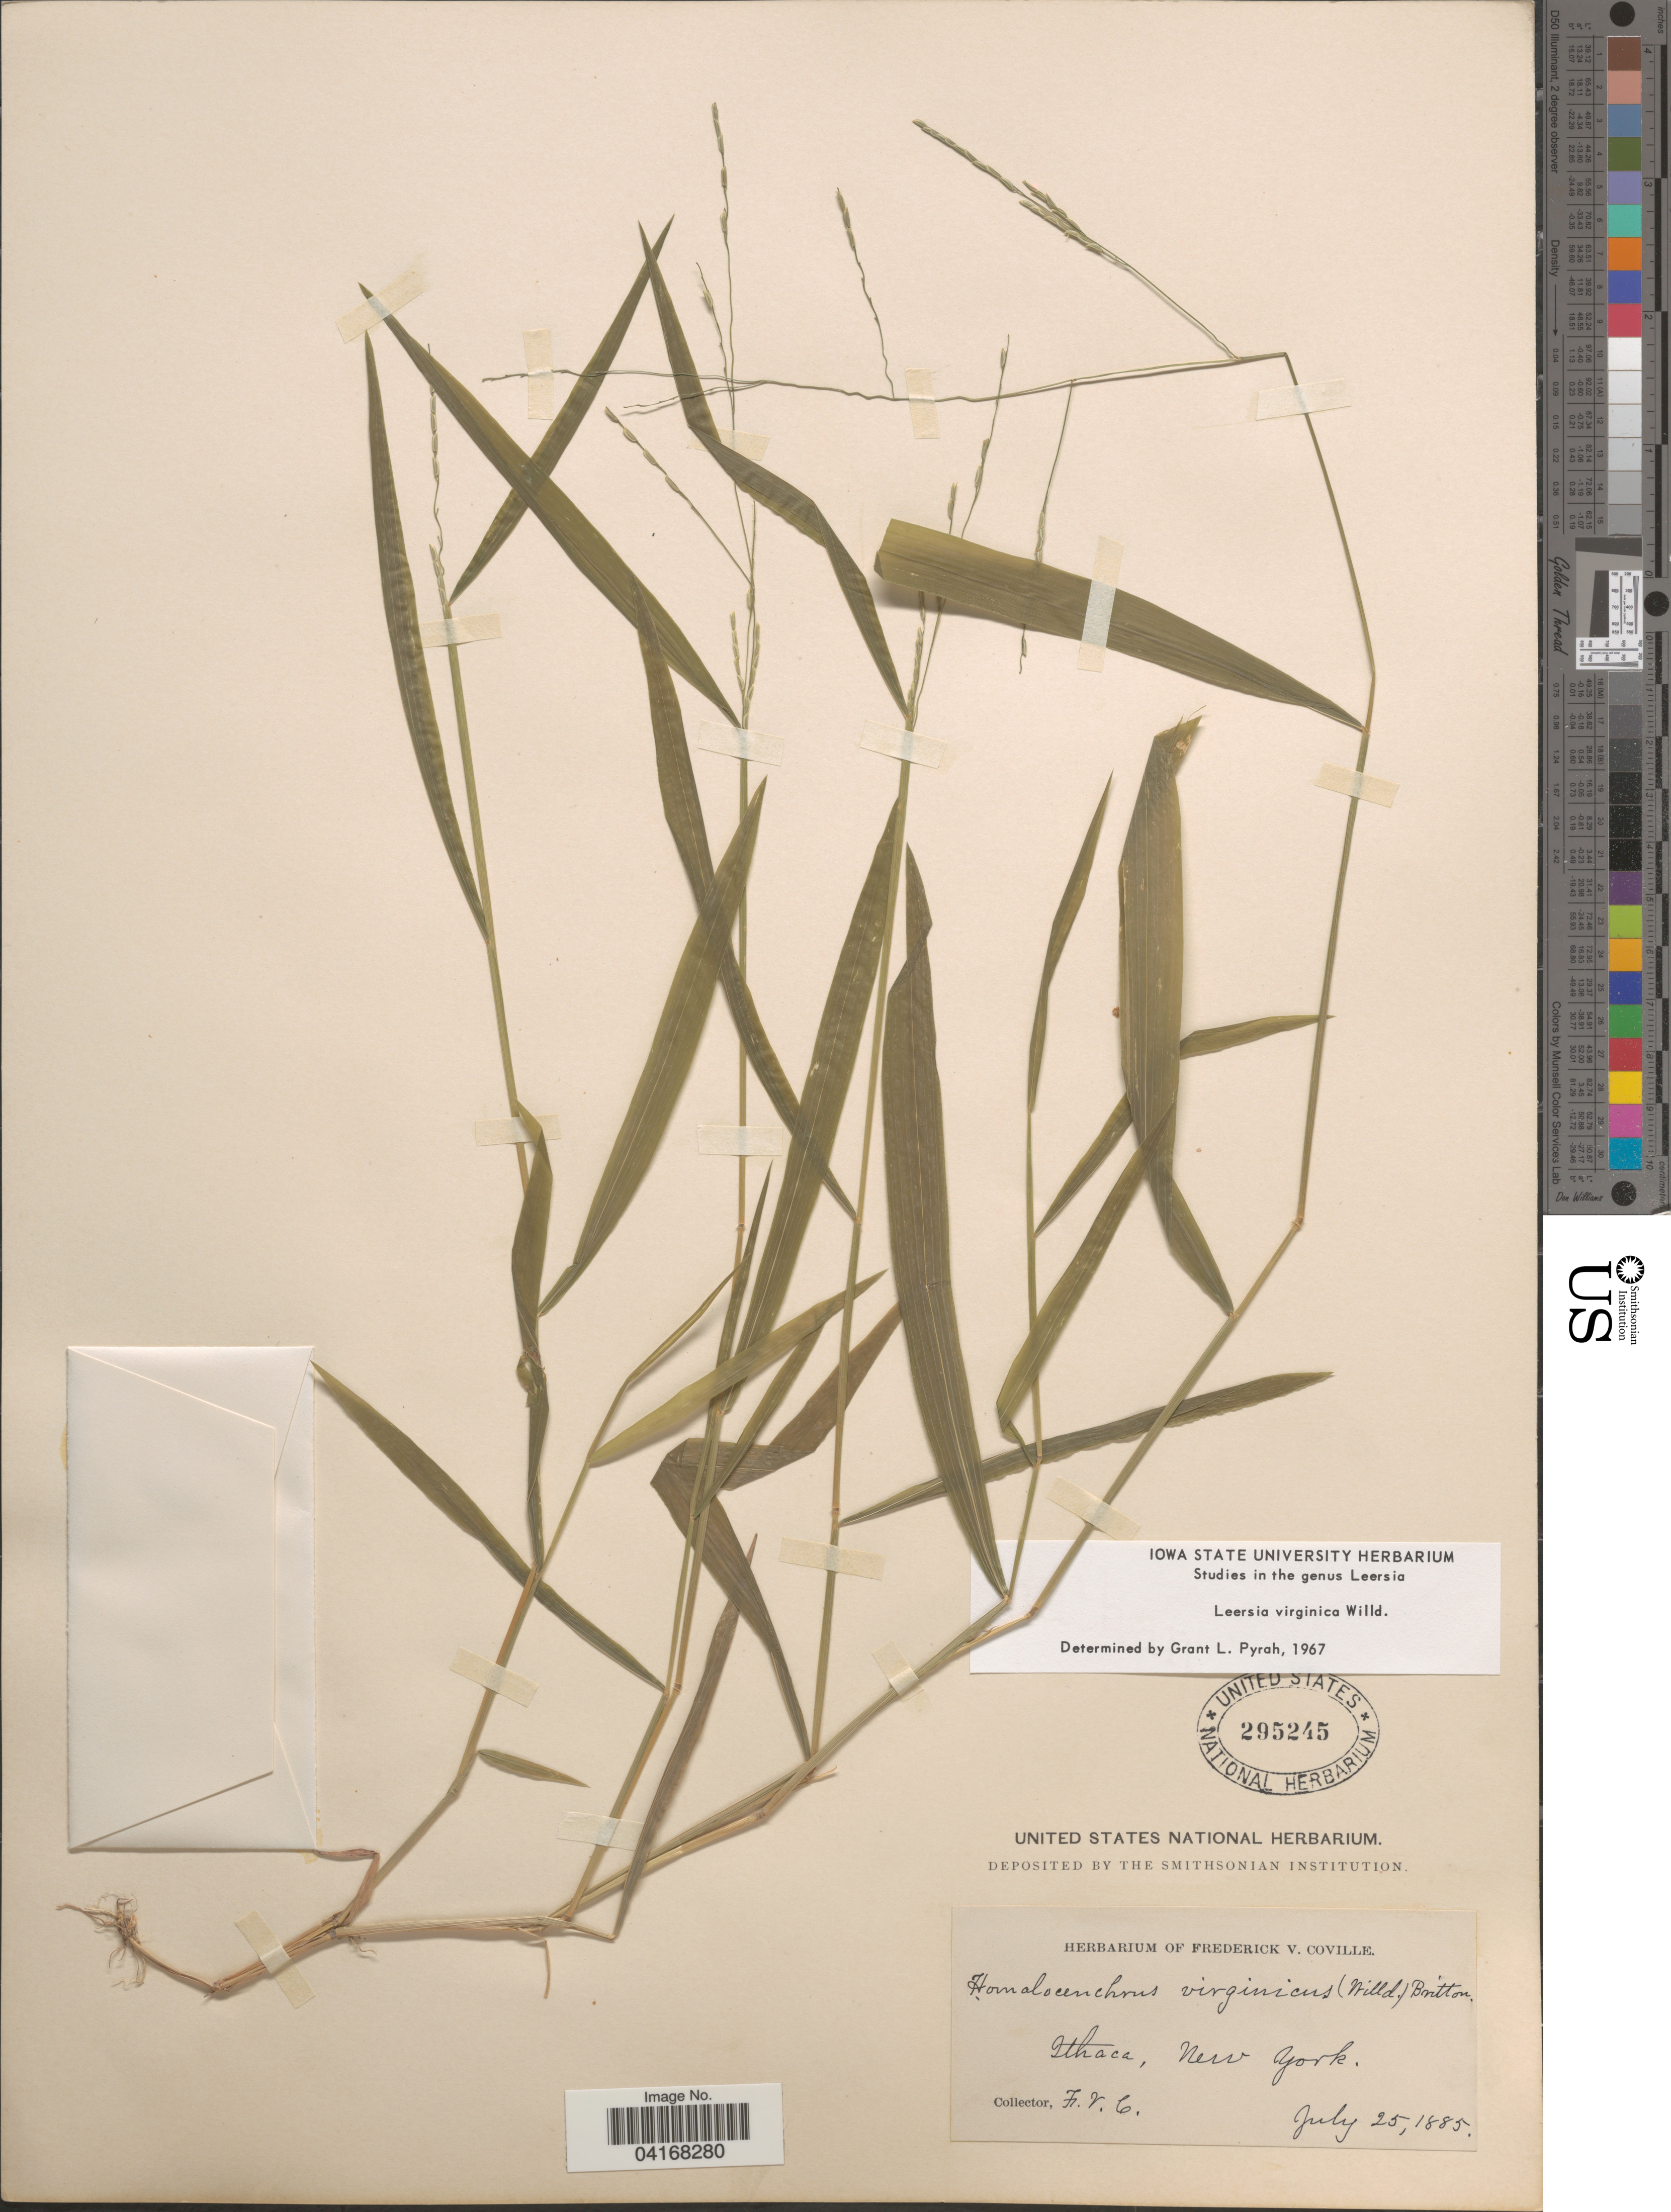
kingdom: Plantae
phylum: Tracheophyta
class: Liliopsida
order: Poales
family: Poaceae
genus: Leersia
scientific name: Leersia virginica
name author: Willd.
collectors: F. V. Coville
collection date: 1885-07-25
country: United States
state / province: New York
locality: Ithaca.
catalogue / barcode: US 295245